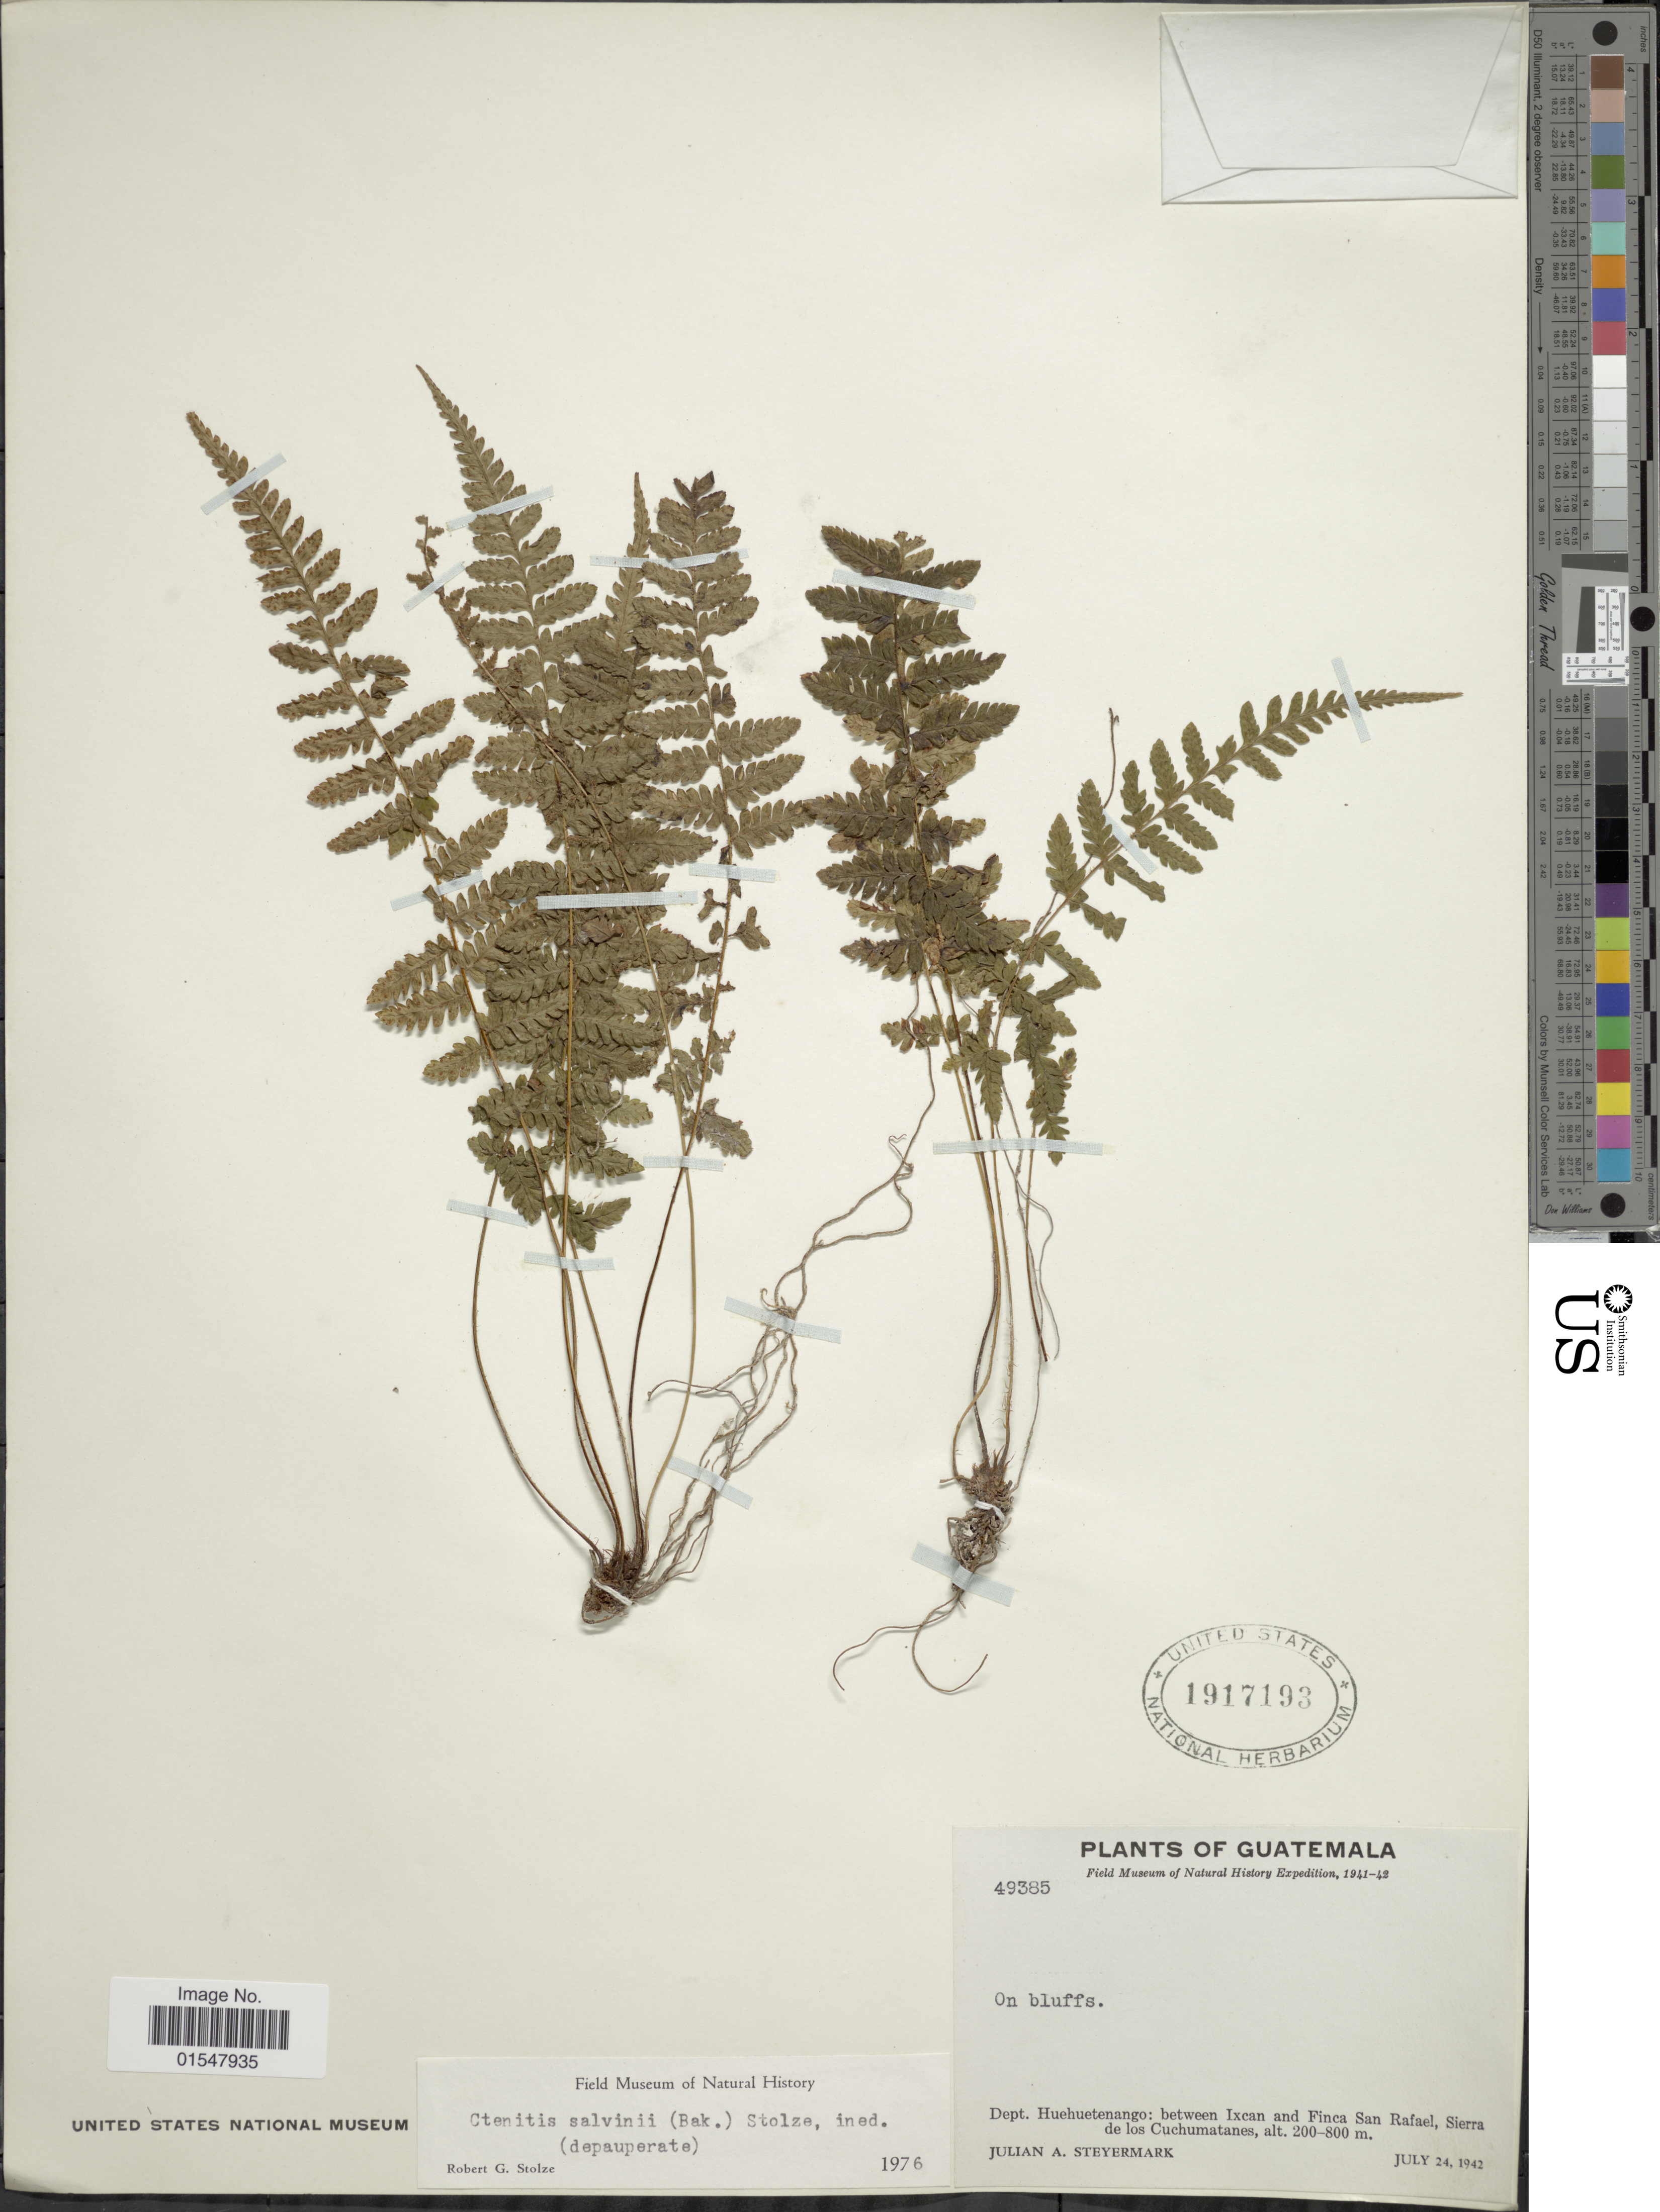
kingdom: Plantae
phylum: Tracheophyta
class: Polypodiopsida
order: Polypodiales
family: Dryopteridaceae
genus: Ctenitis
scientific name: Ctenitis salvinii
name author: (Baker) Stolze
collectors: J. Steyermark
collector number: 49385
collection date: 1942-07-24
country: Guatemala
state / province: Huehuetenango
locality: Guatemala, dept. Huehuetenango: between Ixcan and Finca San Rafael, Sierra de los Cuchumatanes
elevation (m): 200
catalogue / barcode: US 1917193